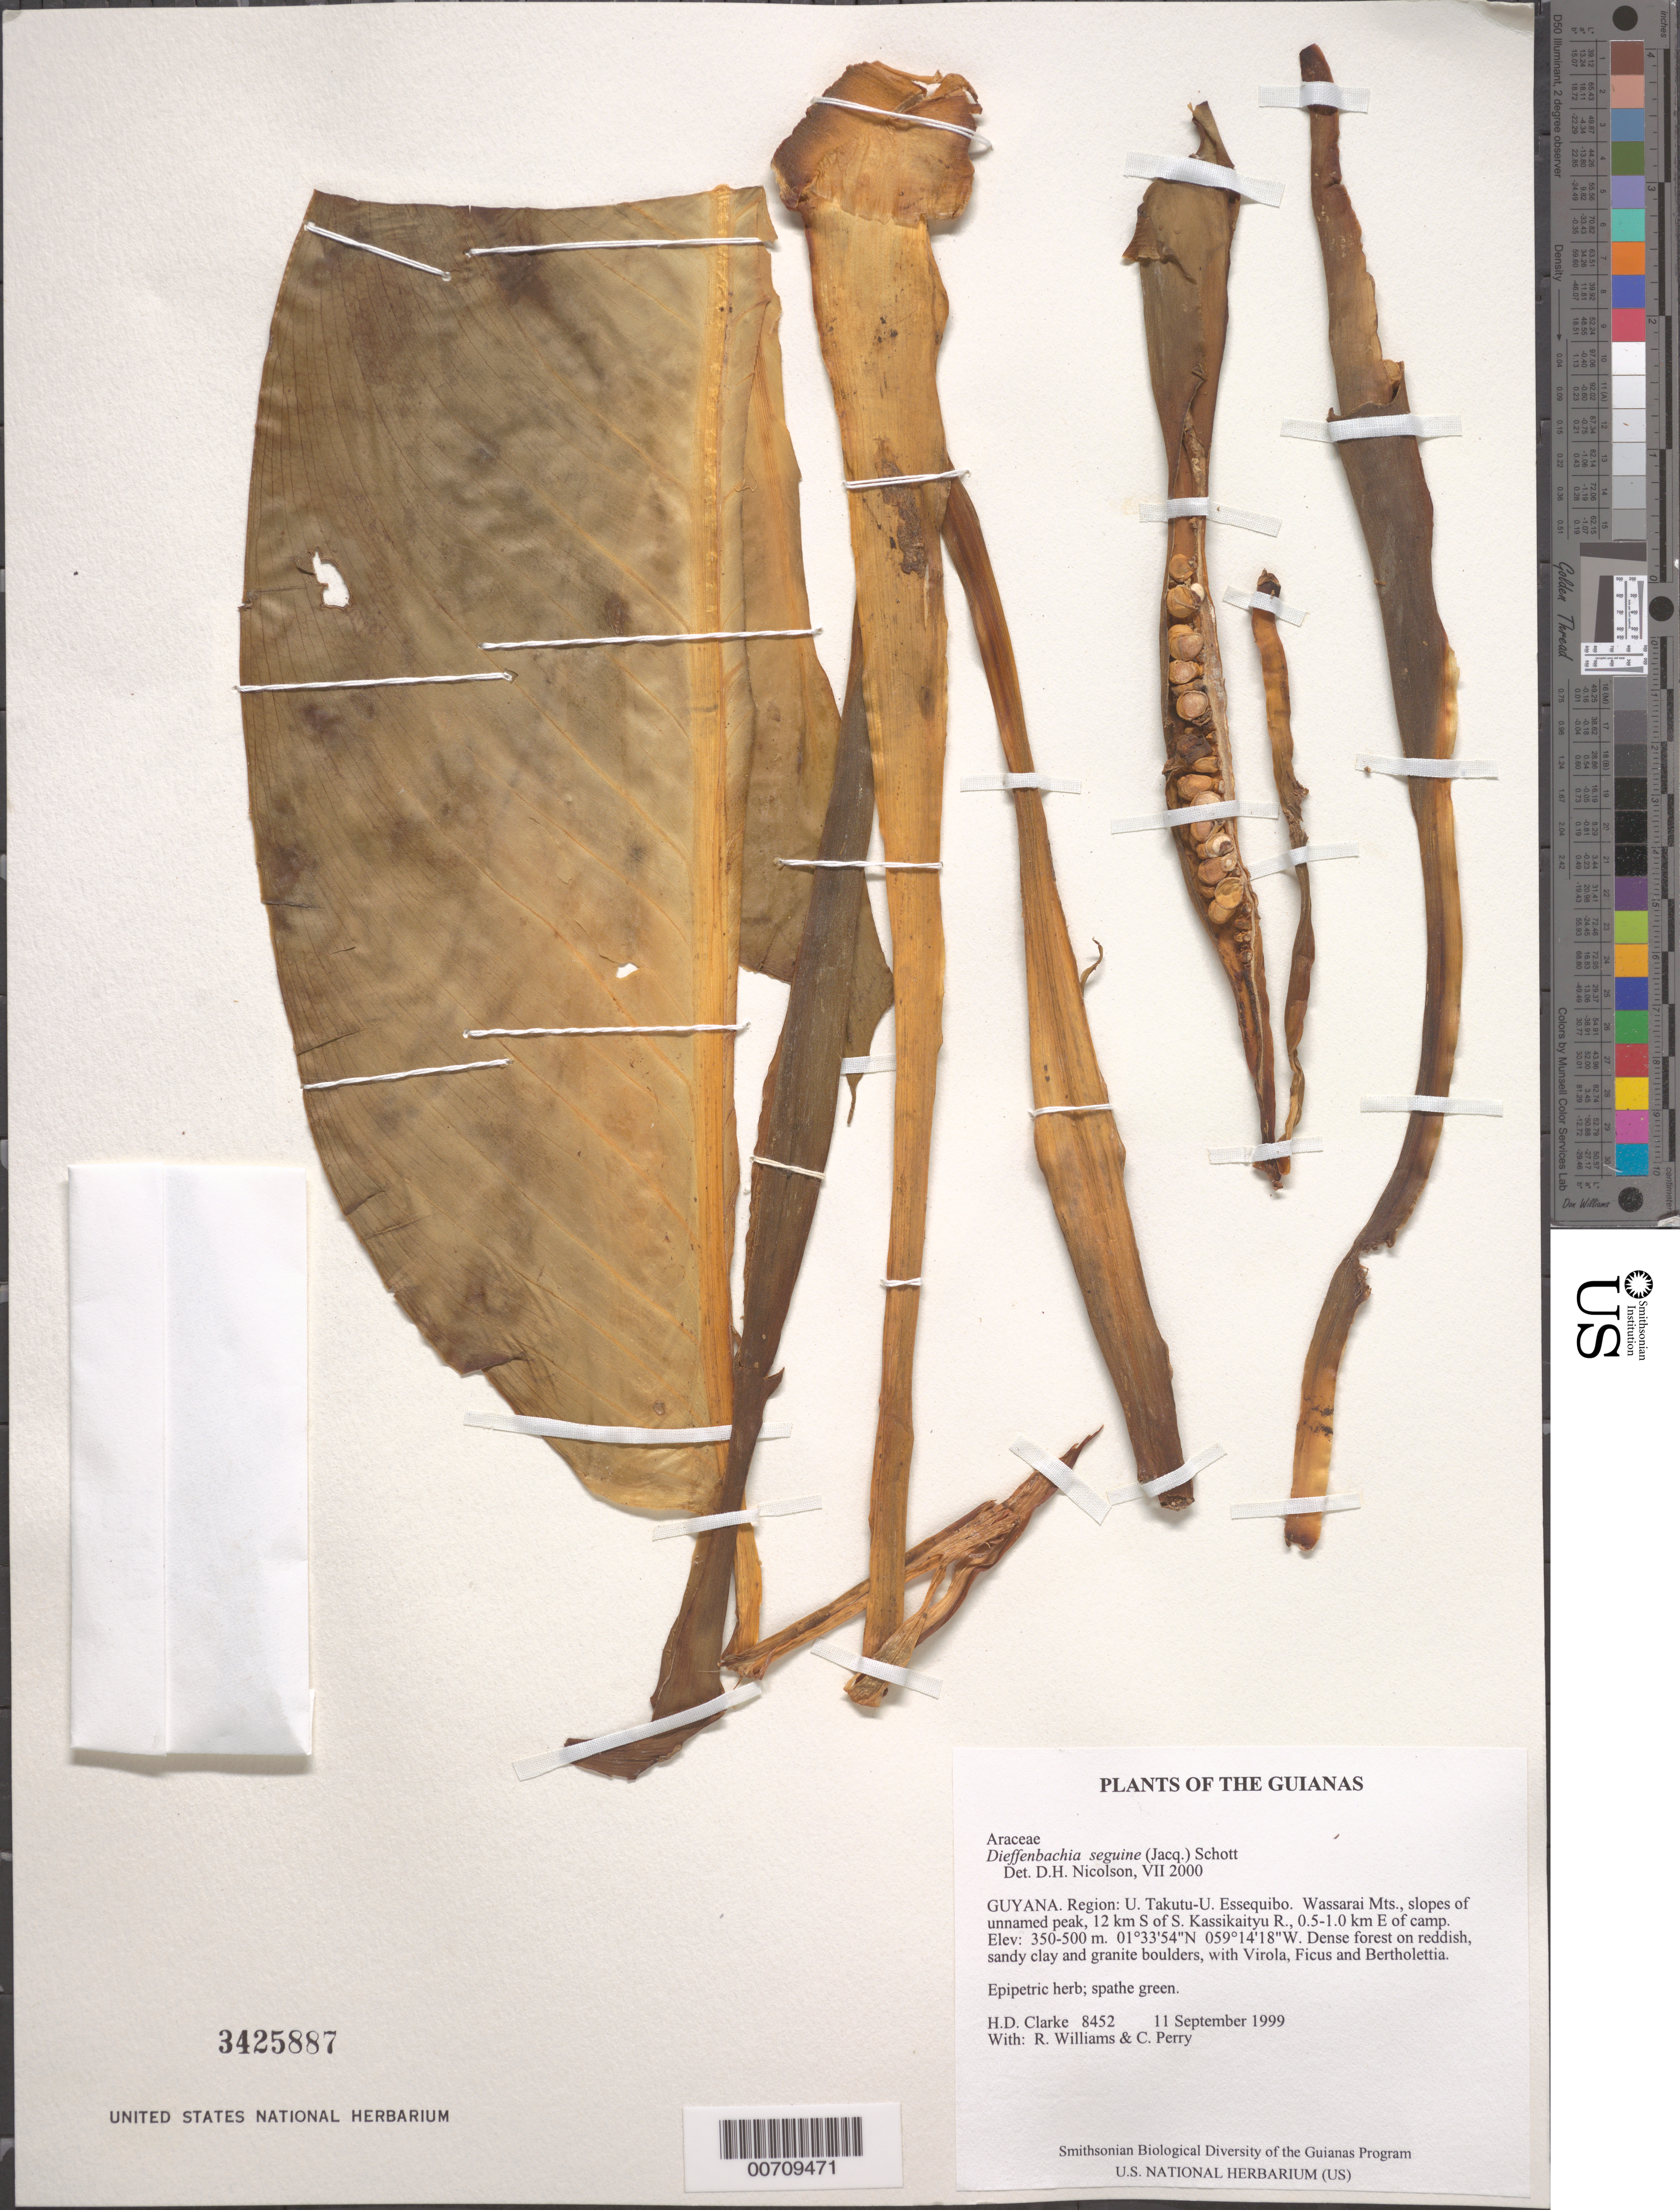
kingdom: Plantae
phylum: Tracheophyta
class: Liliopsida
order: Alismatales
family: Araceae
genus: Dieffenbachia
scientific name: Dieffenbachia seguine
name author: (Jacq.) Schott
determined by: Nicolson, Dan H.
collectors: H. D. Clarke, R. Williams & C. Perry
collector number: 8452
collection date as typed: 11 September 1999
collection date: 1999-09-11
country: Guyana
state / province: U. Takutu-U. Essequibo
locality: Wassarai Mts., slopes of unnamed peak, 12 km S of S. Kassikaityu R., 0.5-1.0 km E of camp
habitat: Dense forest on reddish, sandy clay and granite boulders, with Virola, Ficus and Bertholettia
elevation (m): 350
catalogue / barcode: US 3425887